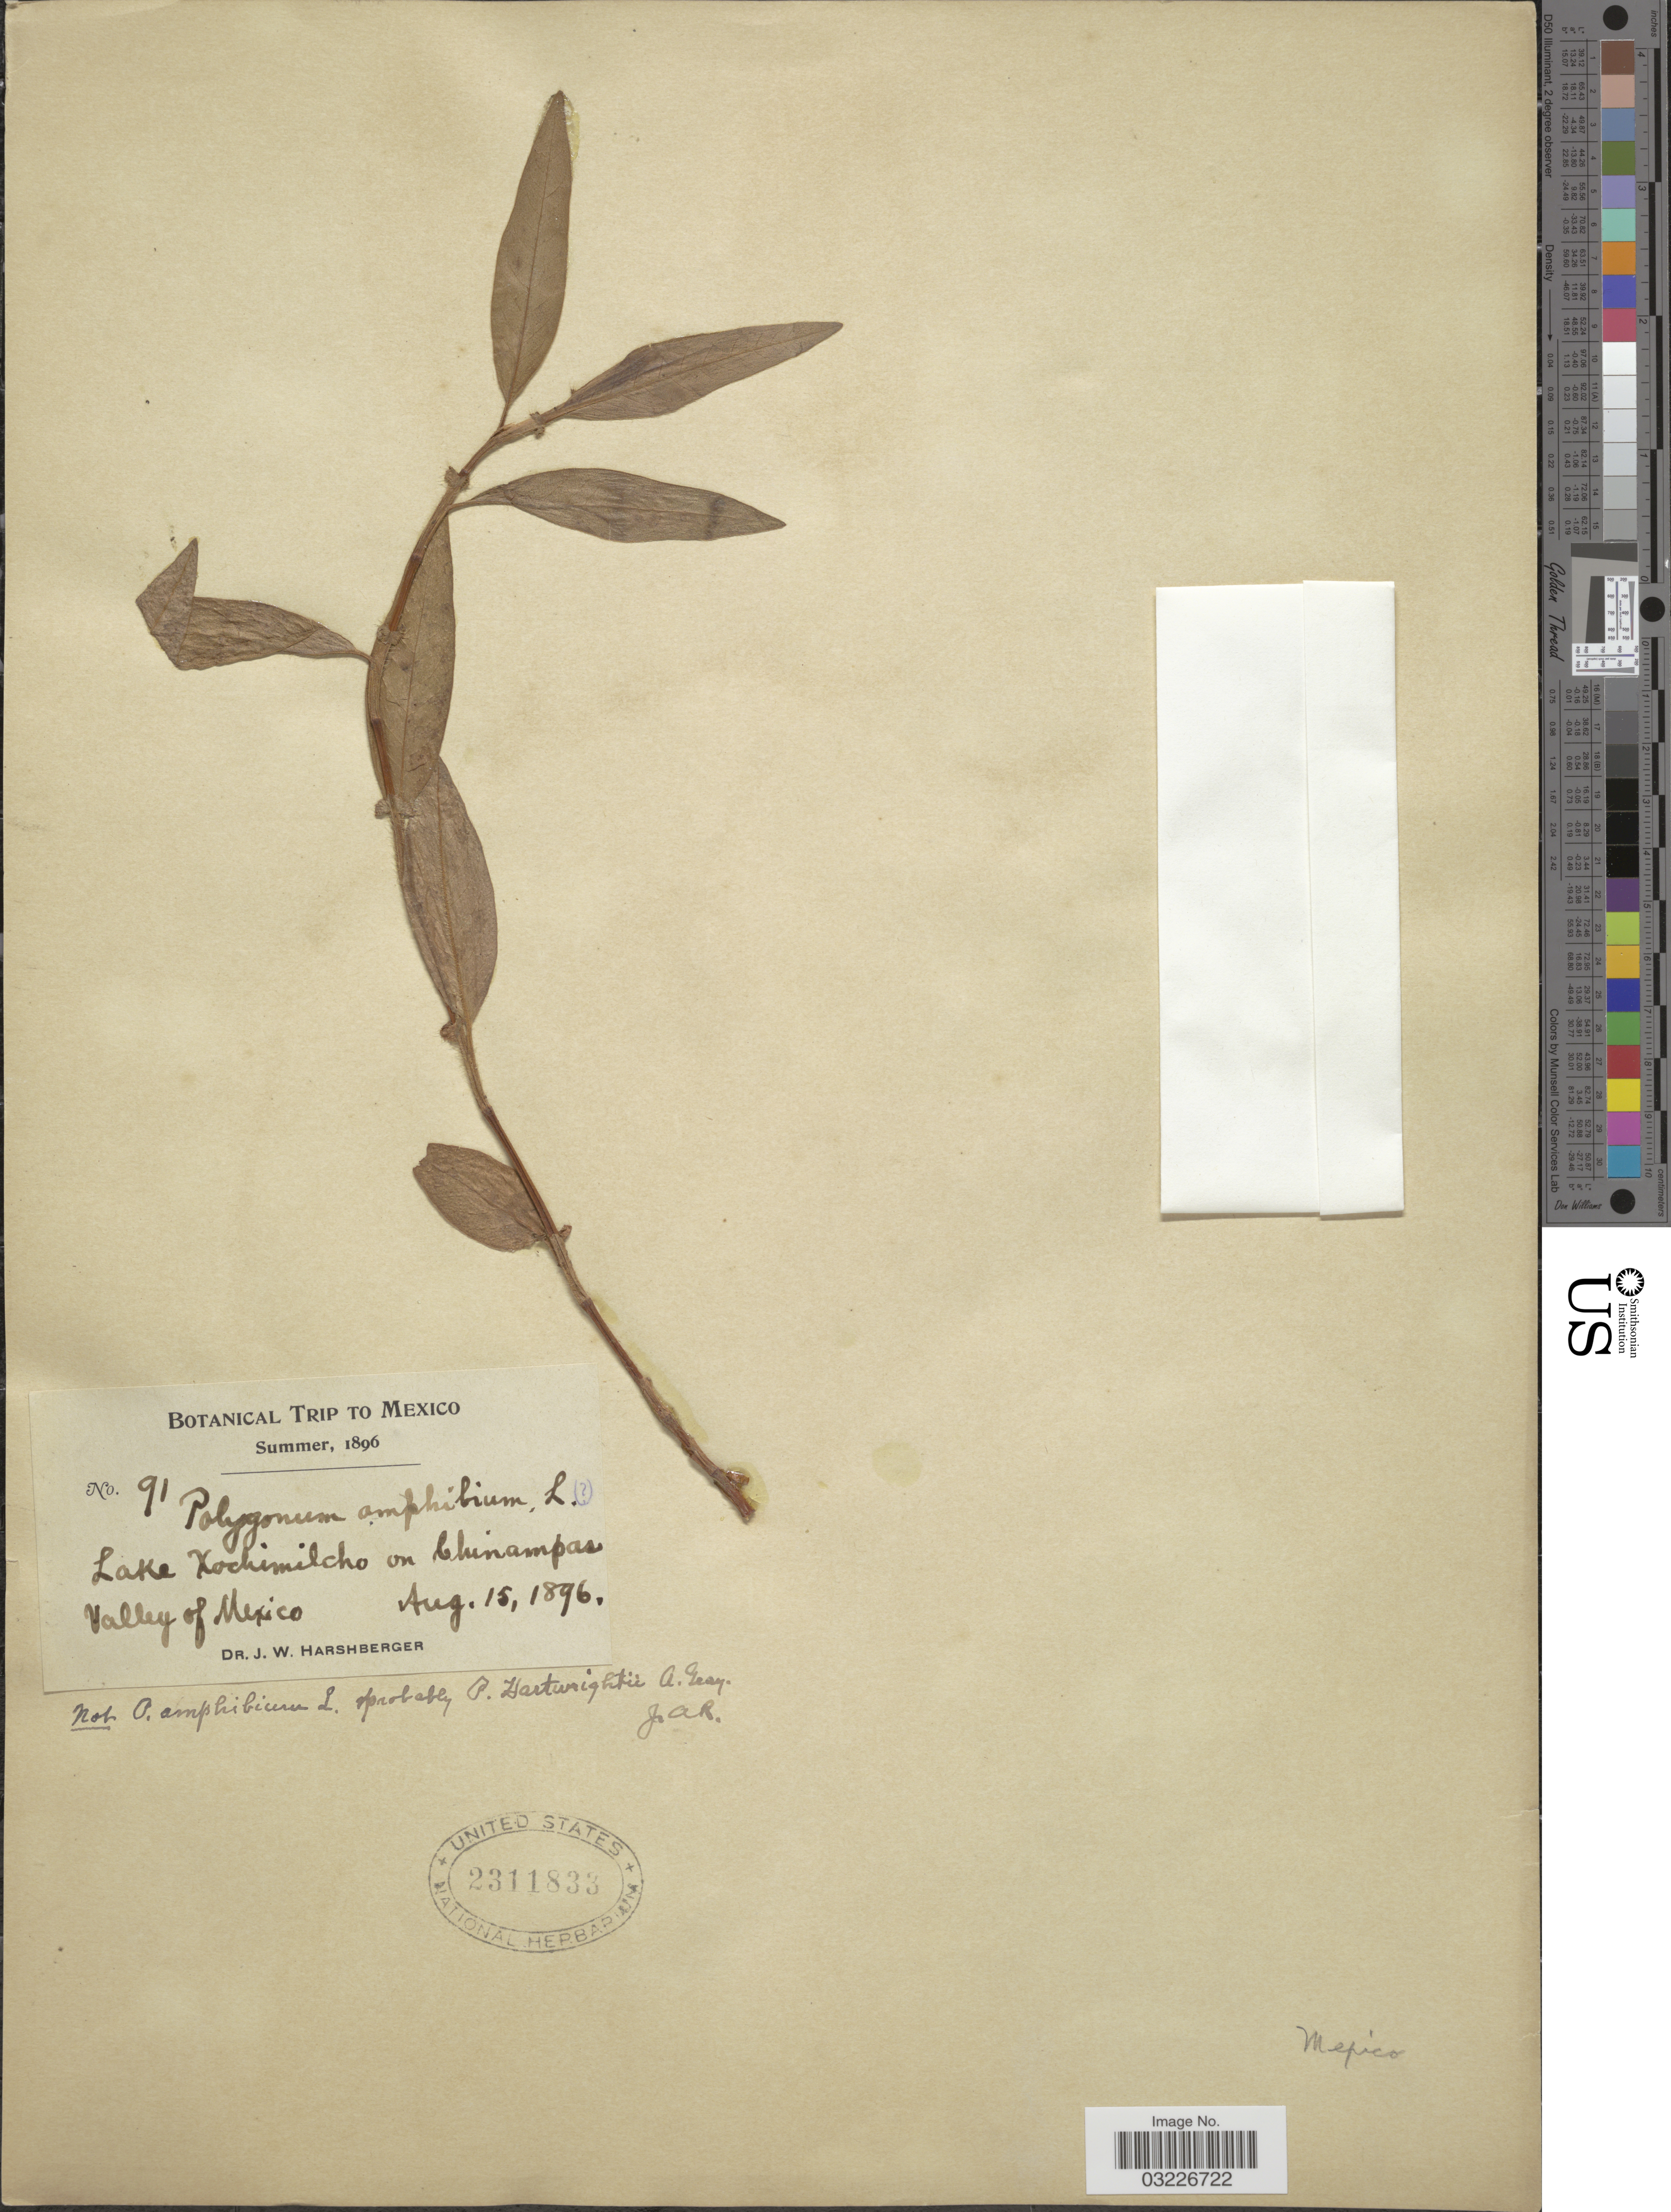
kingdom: Plantae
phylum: Tracheophyta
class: Magnoliopsida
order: Caryophyllales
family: Polygonaceae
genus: Polygonum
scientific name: Polygonum sp.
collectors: J. W. Harshberger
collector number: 91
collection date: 1896-08-15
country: Mexico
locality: Lake Xochimilcho on Chinampas, Valley of Mexico.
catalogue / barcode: US 2311833